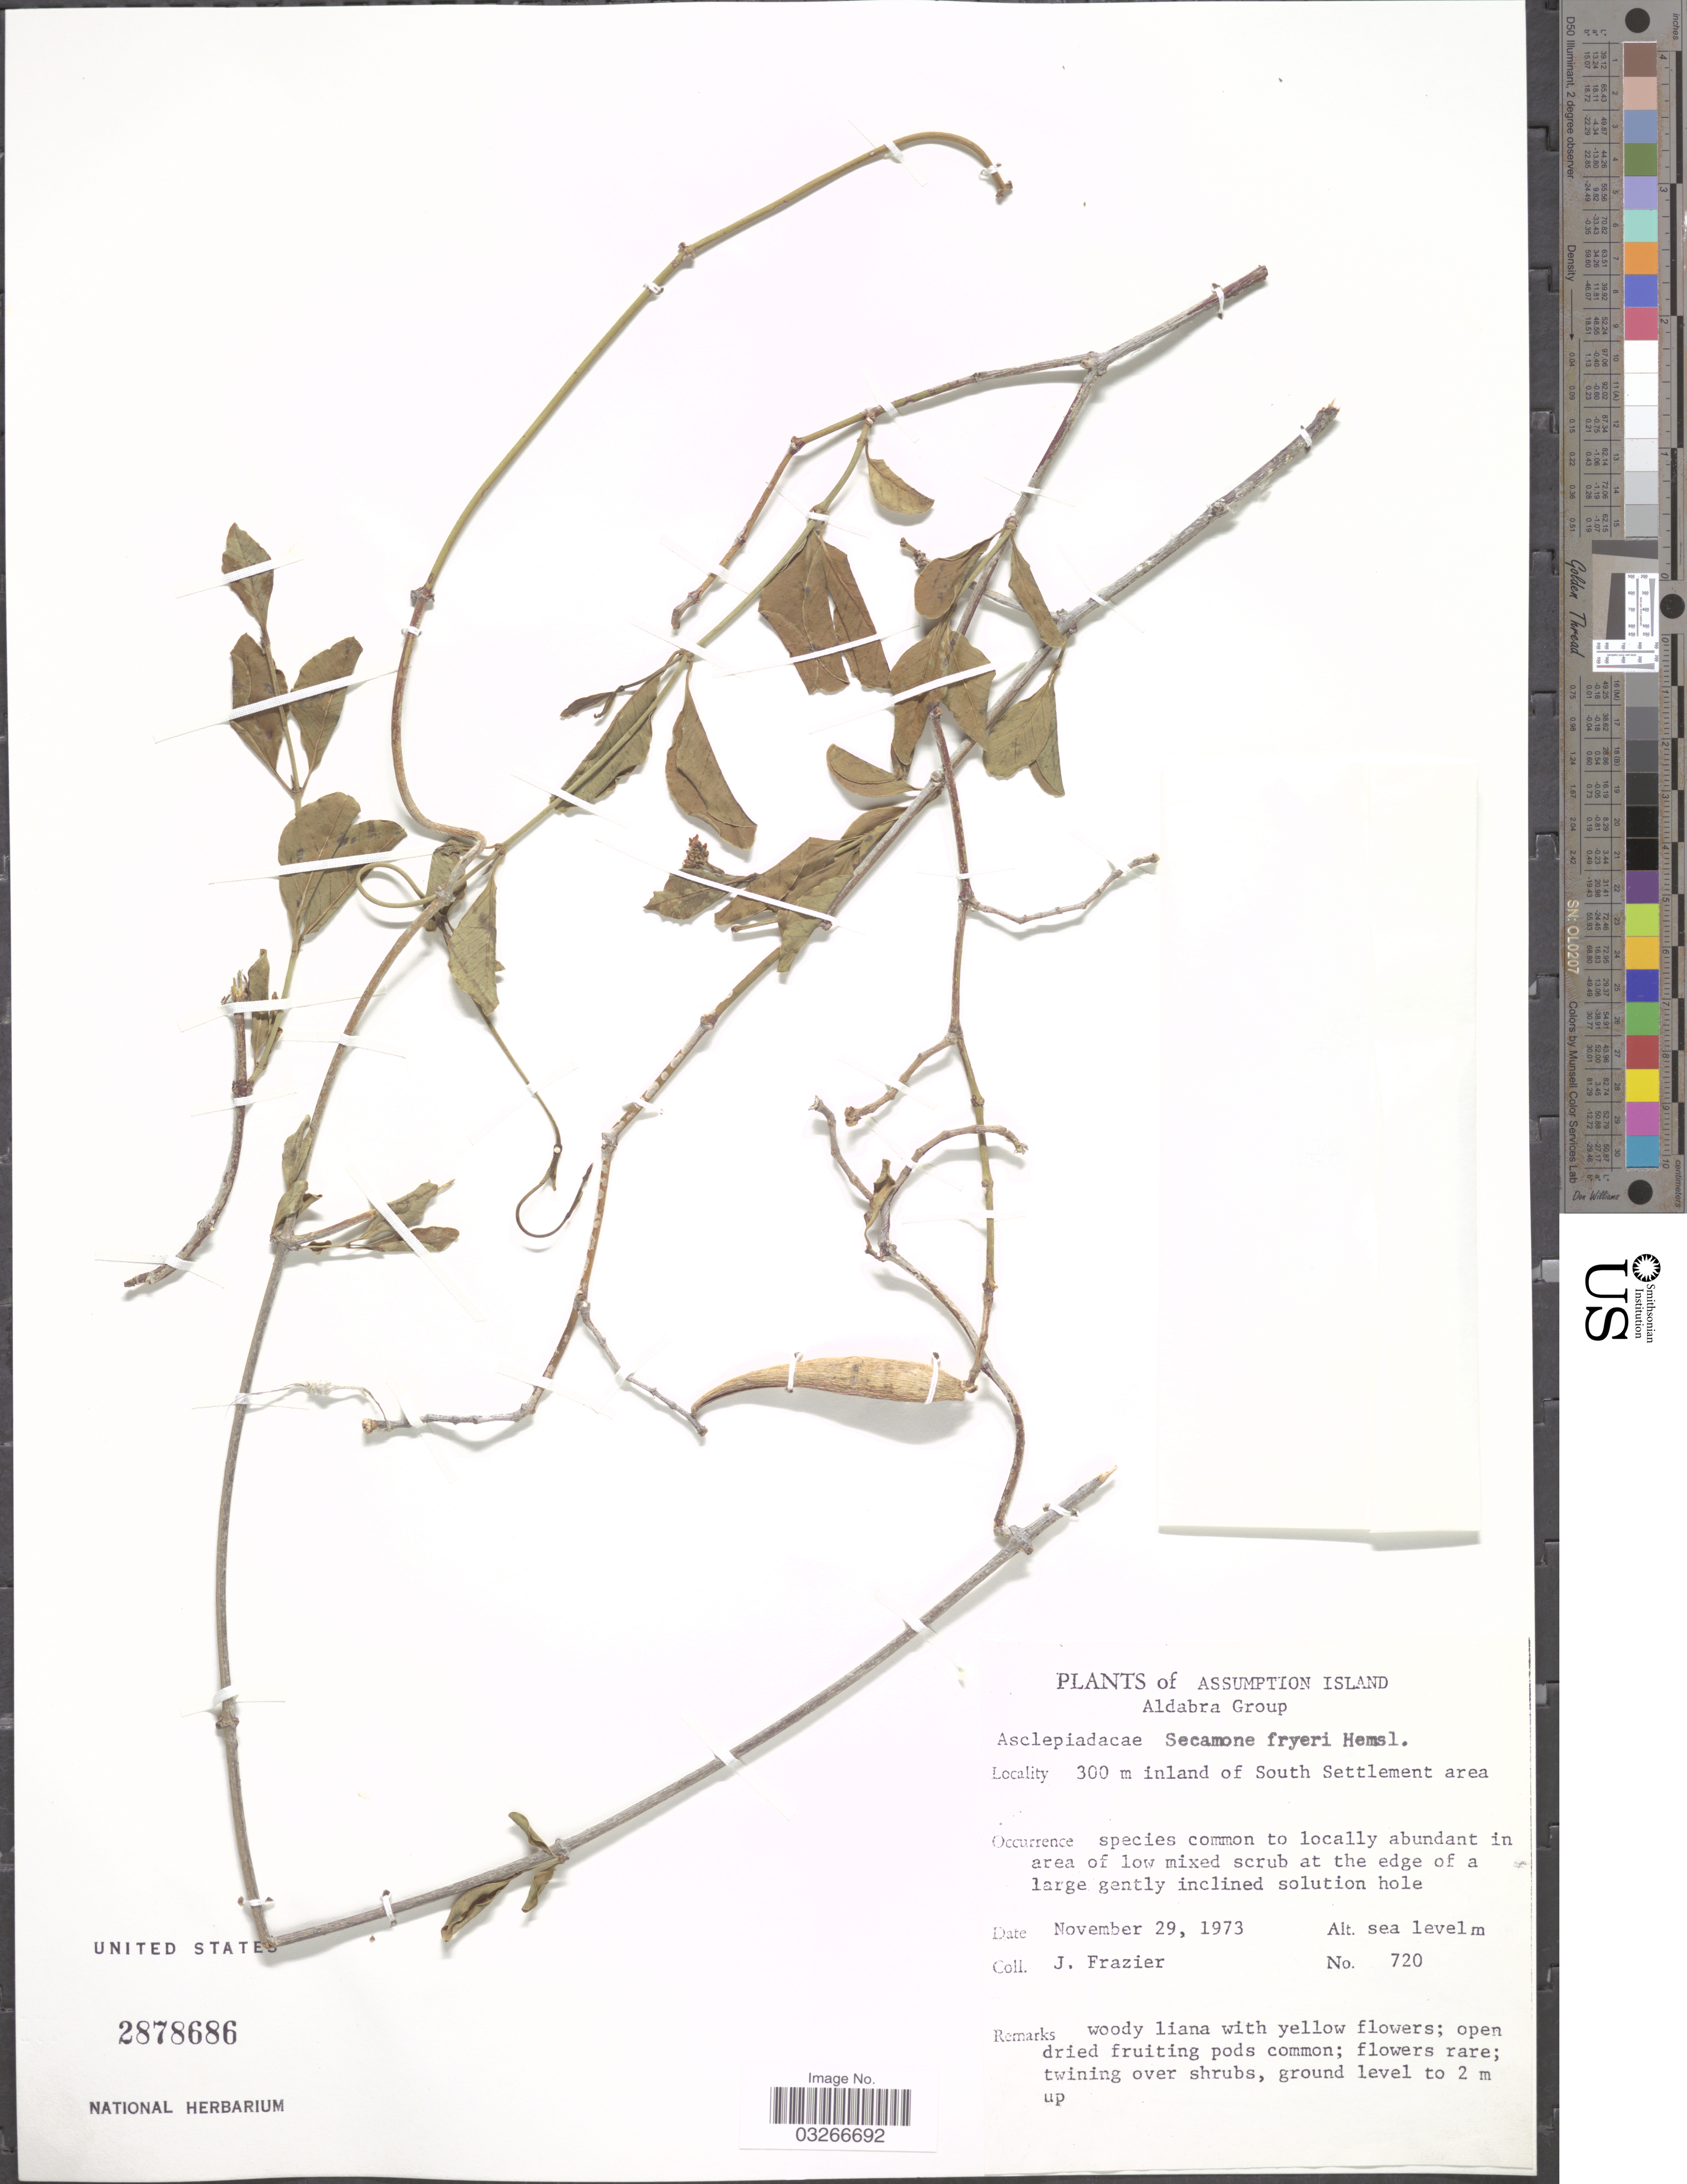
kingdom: Plantae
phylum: Tracheophyta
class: Magnoliopsida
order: Gentianales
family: Apocynaceae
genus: Secamone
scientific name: Secamone fryeri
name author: Hemsl.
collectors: J. Frazier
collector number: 720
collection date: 1973-11-29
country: Seychelles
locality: Assumption Island, Aldabra Group, 300 m inland of South Settlement area.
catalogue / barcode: US 2878686